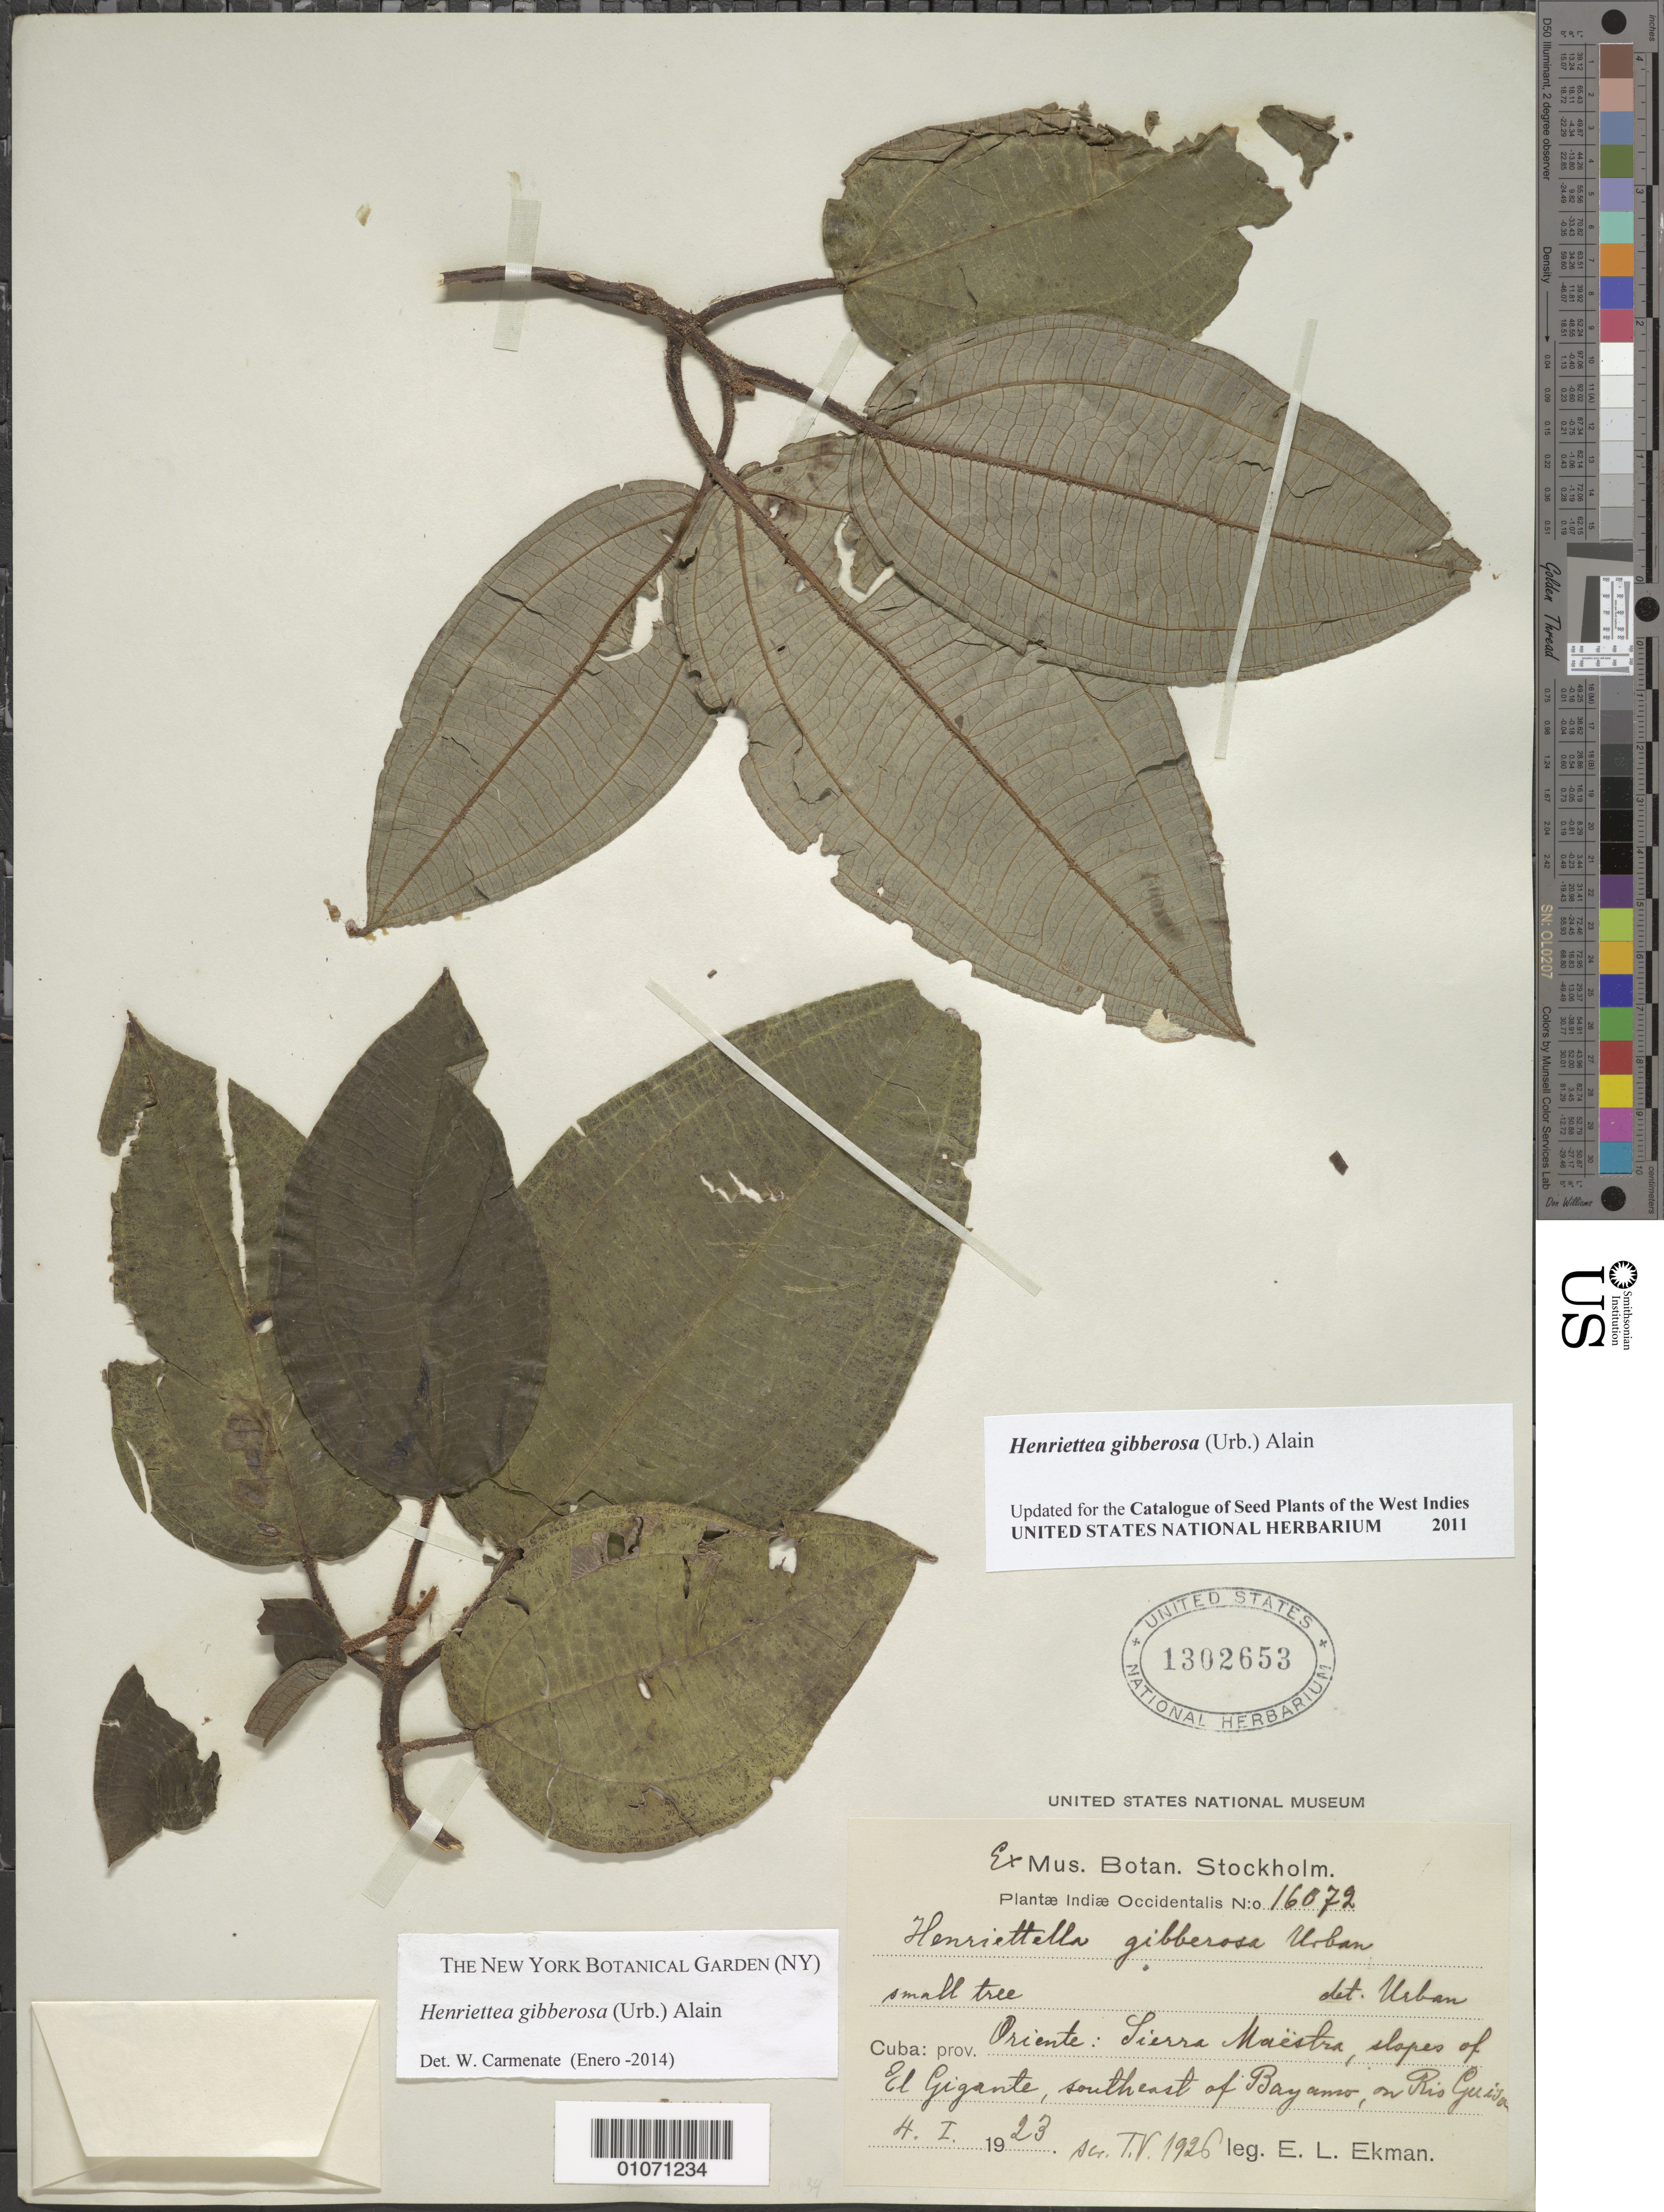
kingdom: Plantae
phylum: Tracheophyta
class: Magnoliopsida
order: Myrtales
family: Melastomataceae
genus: Henriettea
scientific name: Henriettea gibberosa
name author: (Urb.) Alain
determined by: Carmenate, W.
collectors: E. L. Ekman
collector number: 16072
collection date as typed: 04 Jan 1923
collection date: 1923-01-04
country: Cuba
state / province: Oriente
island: Cuba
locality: Sierra Maestra, slopes of El Gigante, SE of Bayamo, on Rio Guisa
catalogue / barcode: US 1302653